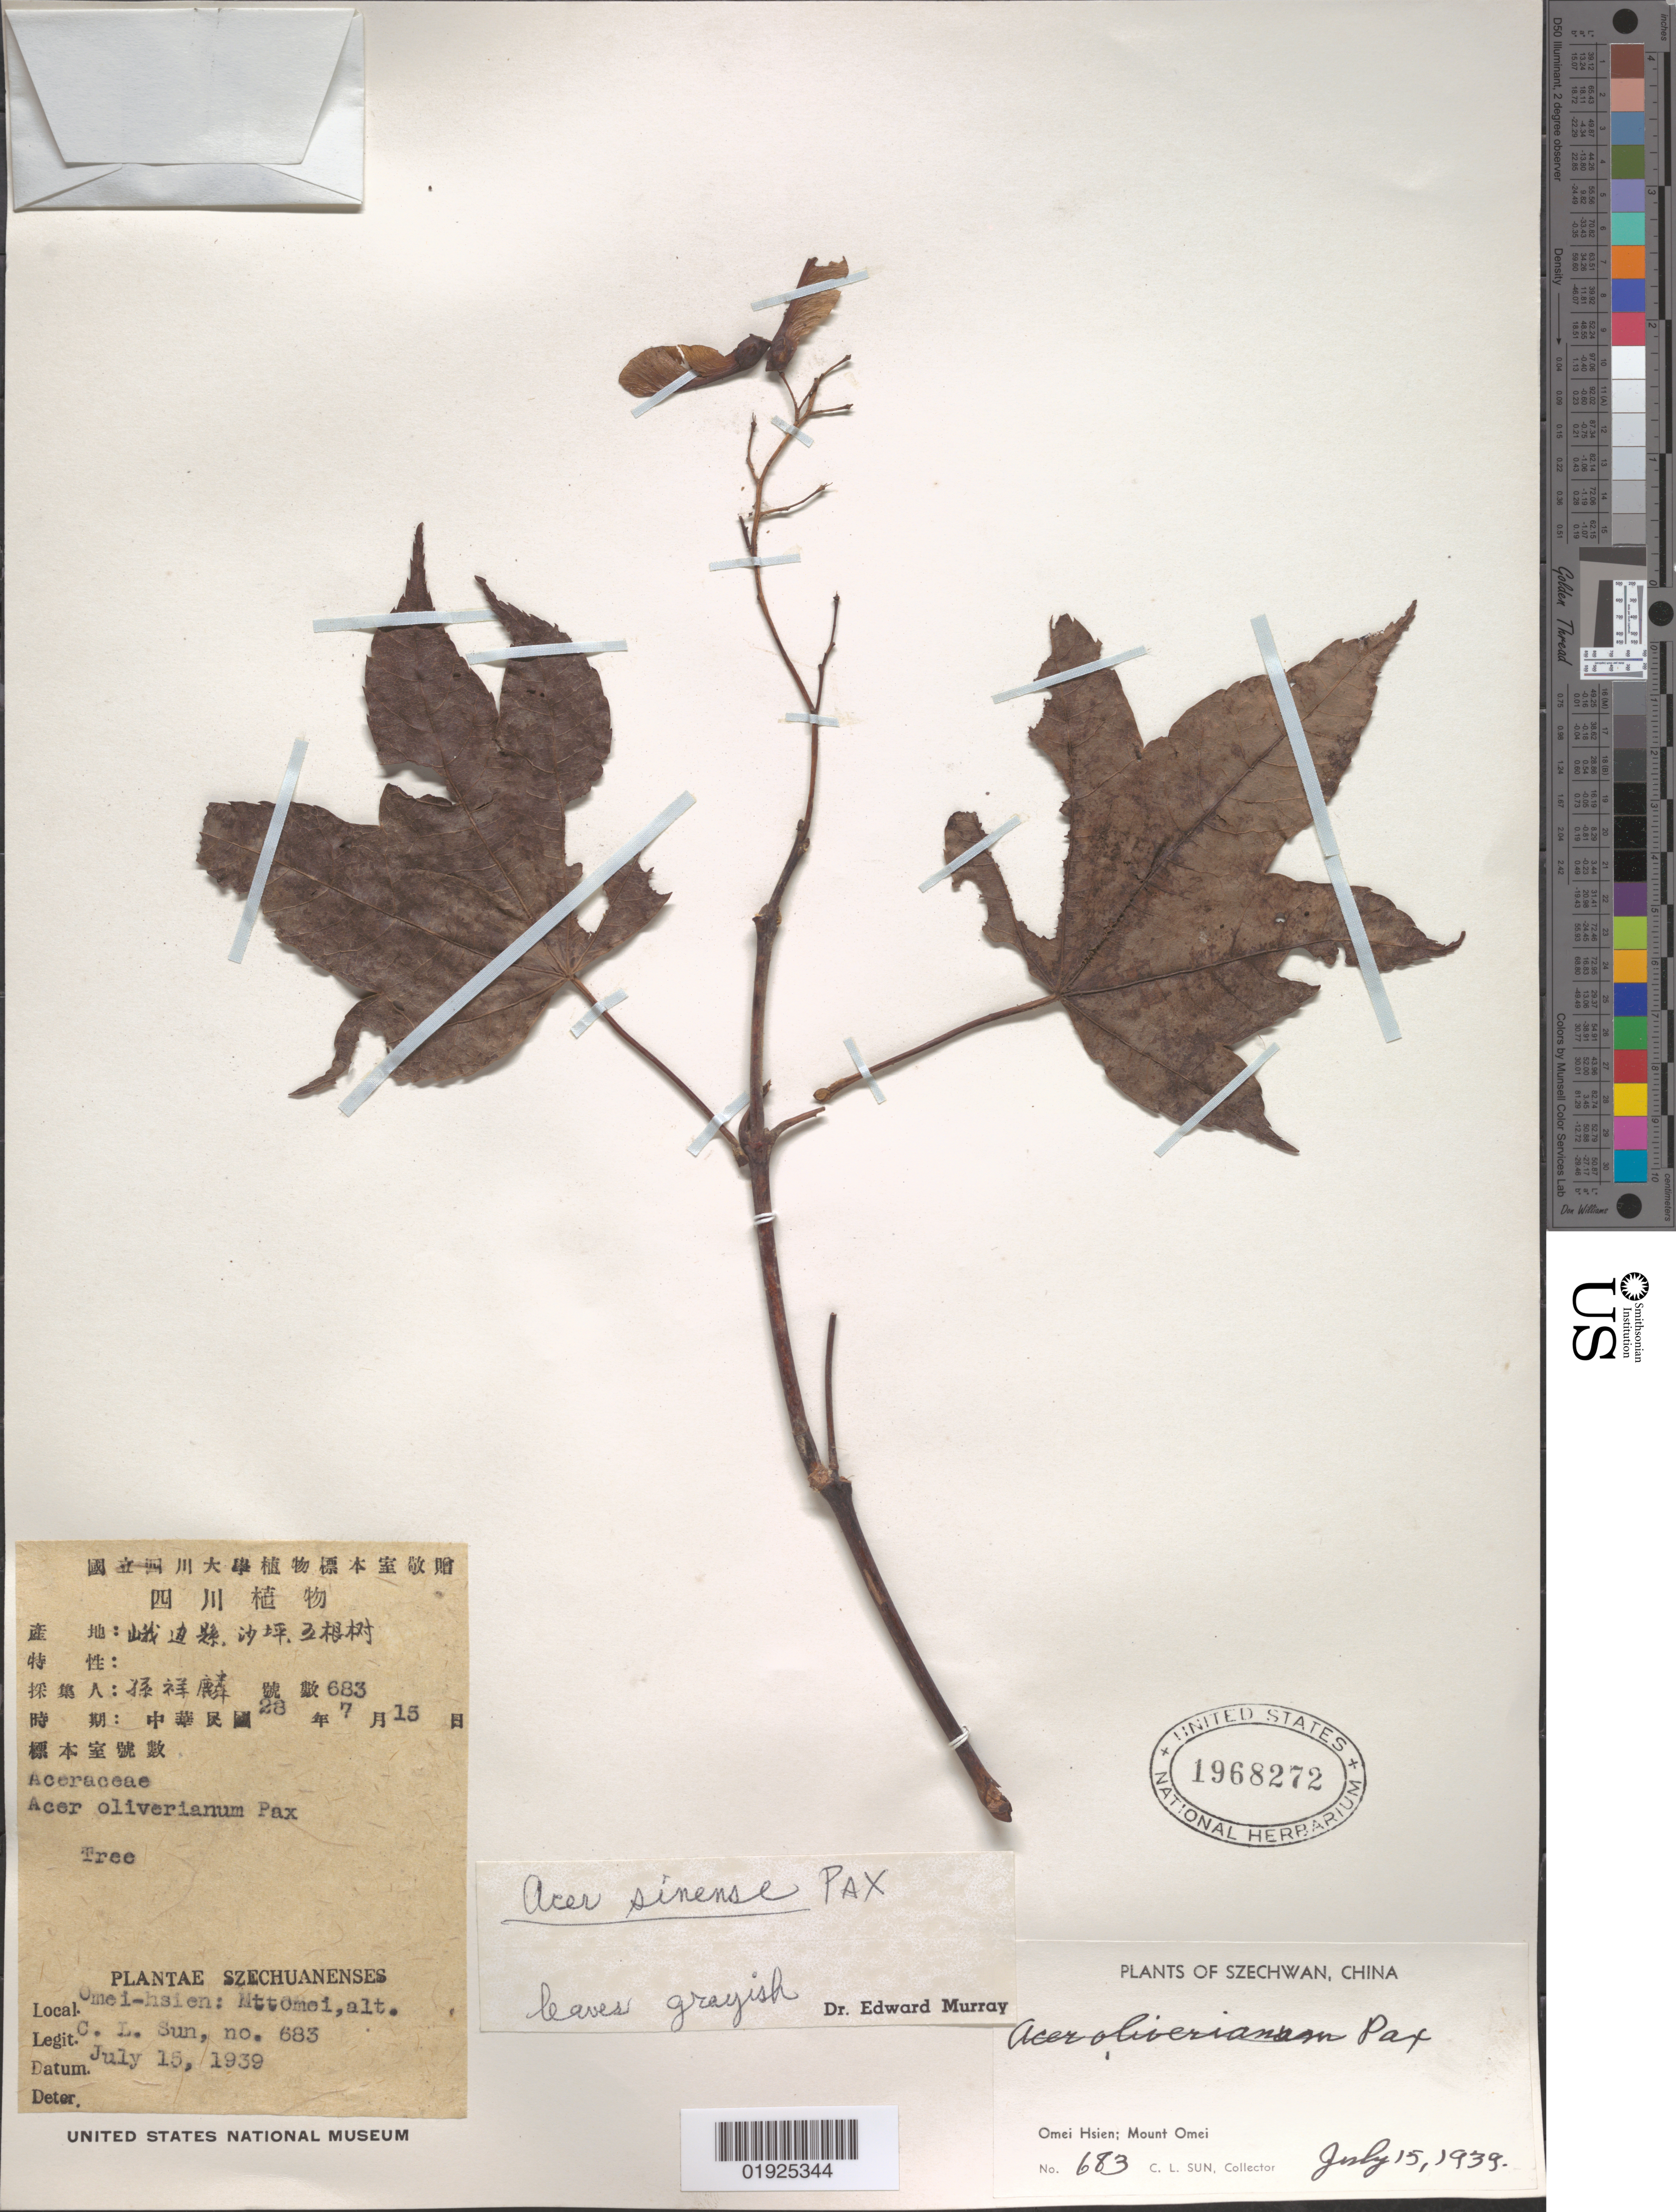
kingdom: Plantae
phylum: Tracheophyta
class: Magnoliopsida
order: Sapindales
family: Sapindaceae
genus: Acer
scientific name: Acer sinense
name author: Pax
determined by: Murray, Edward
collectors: C. Sun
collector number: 683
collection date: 1939-07-15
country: China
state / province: Sichuan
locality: Szechwan [Sichuan]. Omei Hsien; Mount Omei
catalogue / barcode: US 1968272